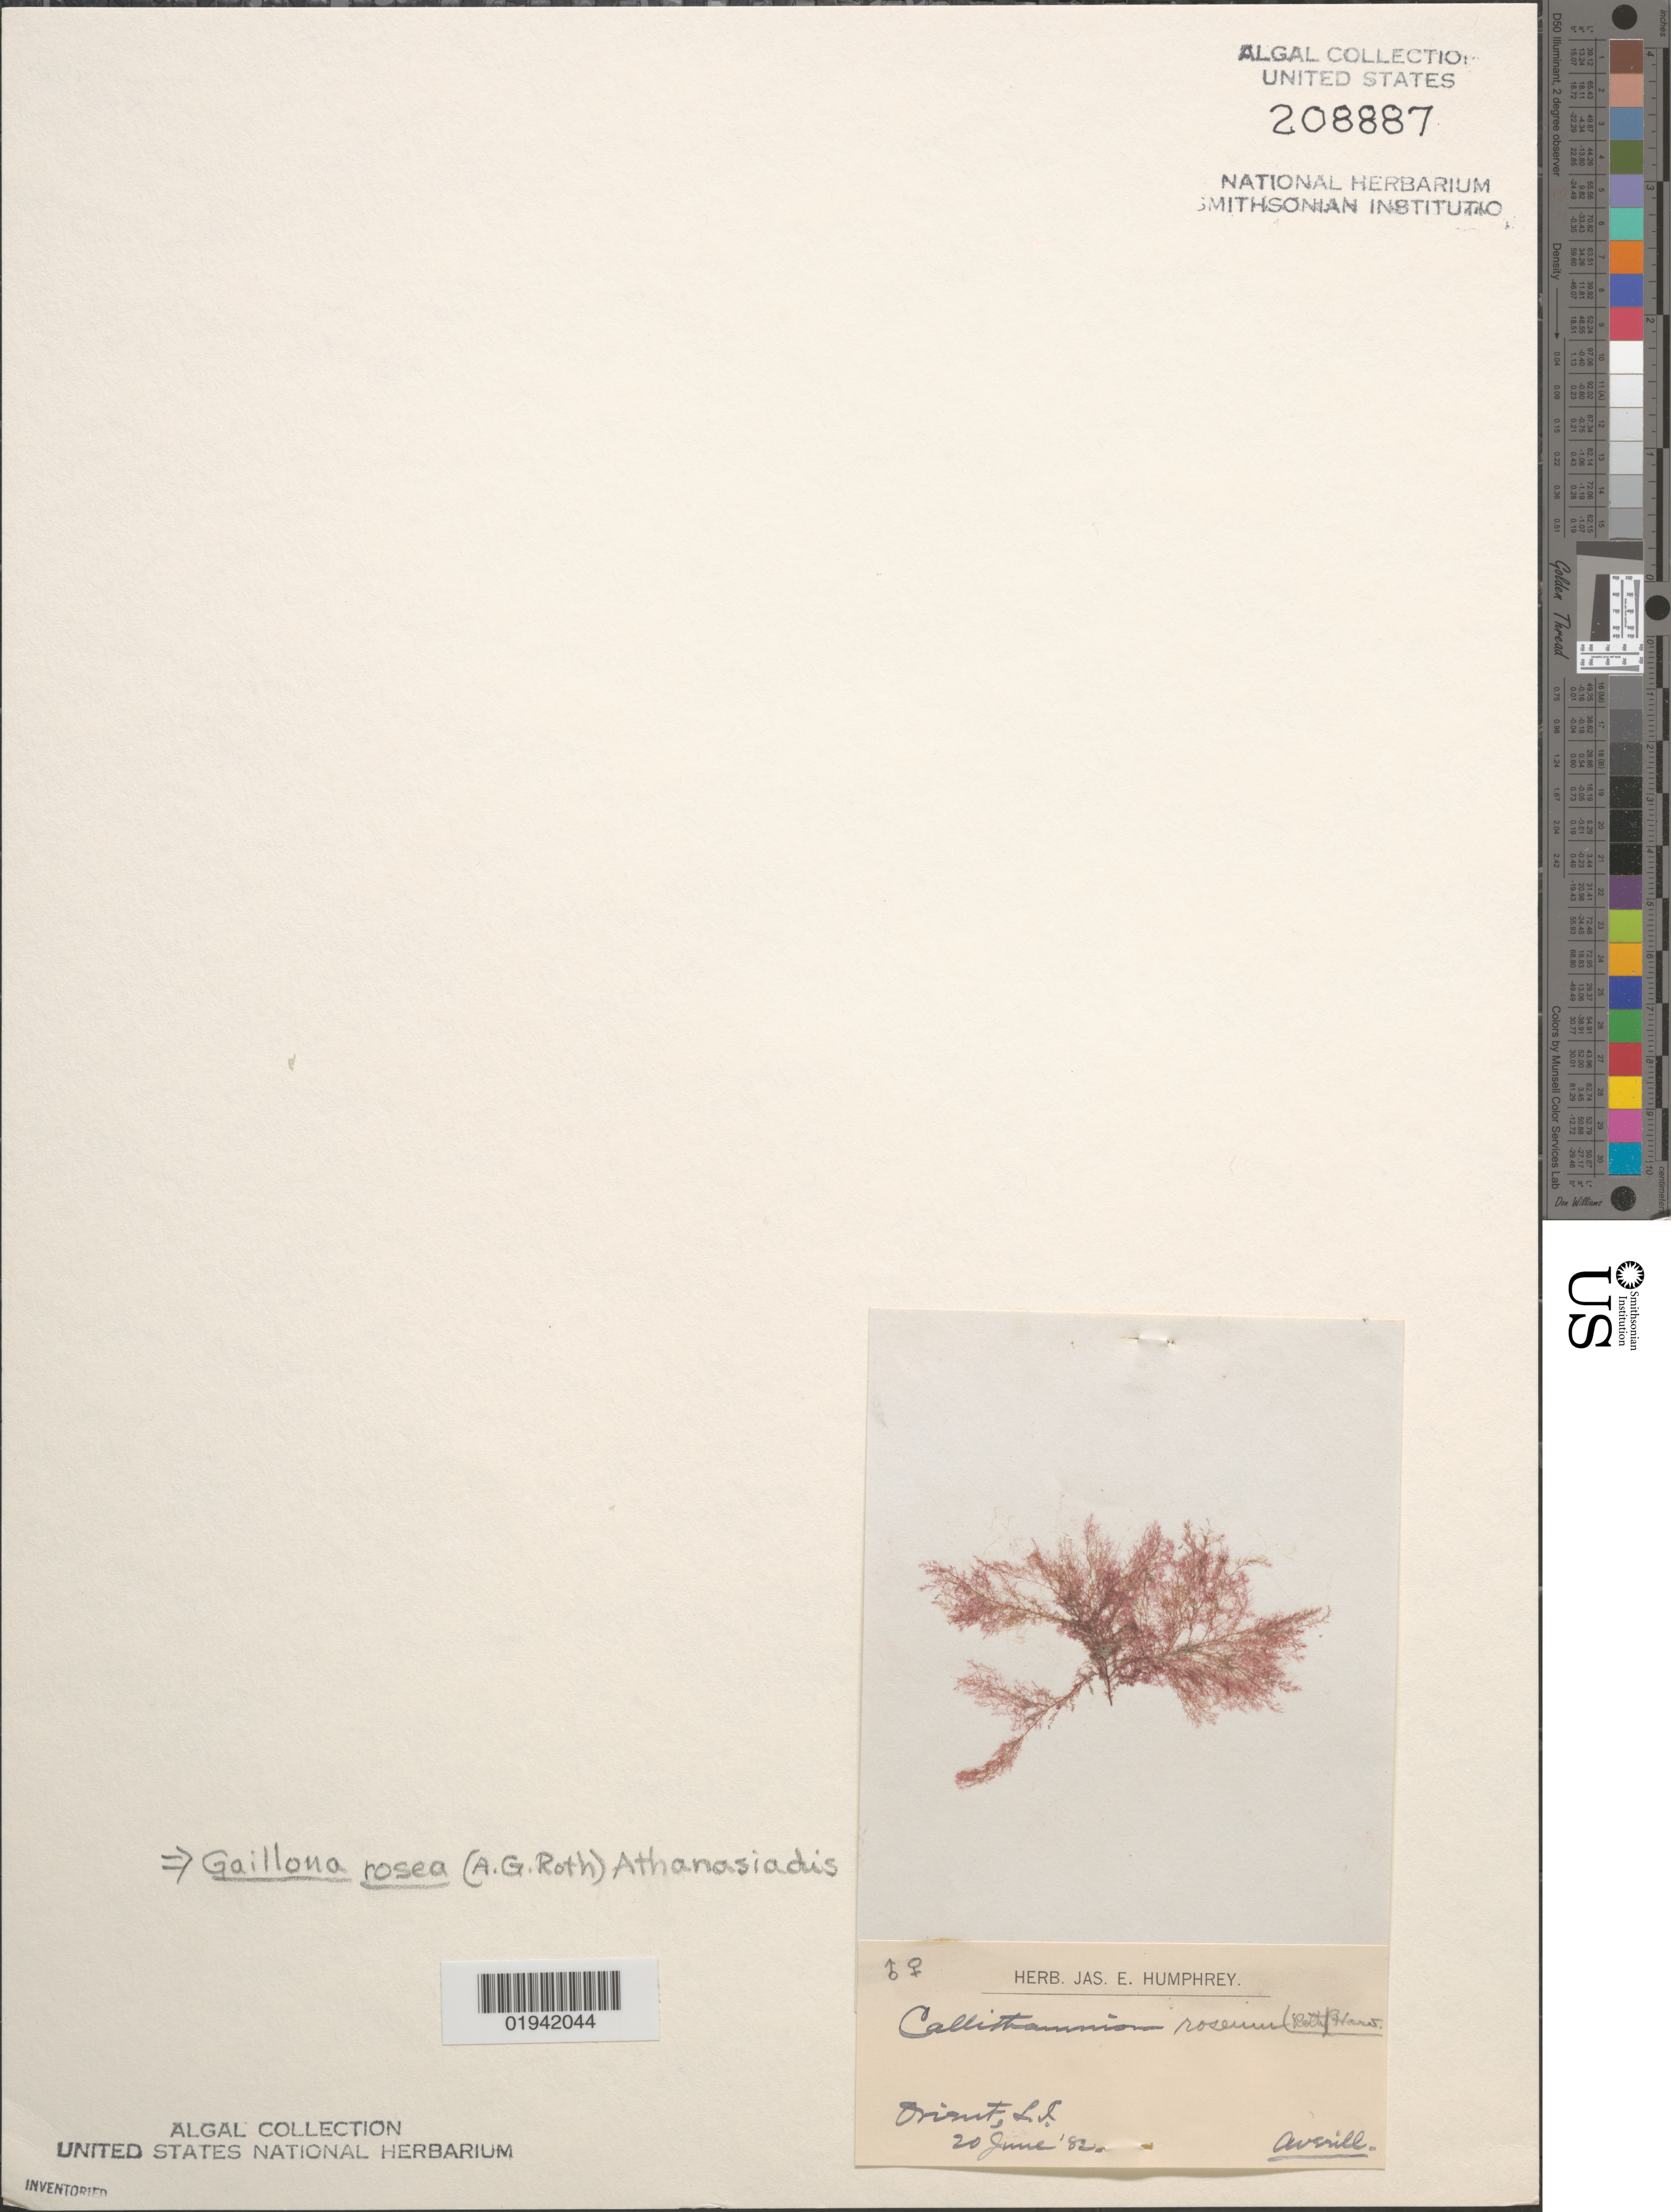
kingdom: Plantae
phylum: Rhodophyta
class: Florideophyceae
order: Ceramiales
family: Callithamniaceae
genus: Gaillona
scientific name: Gaillona rosea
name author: (Roth) A. Athanasiadis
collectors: H. Averill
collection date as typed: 20 Jun 1882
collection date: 1882-06-20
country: United States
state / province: New York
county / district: Suffolk County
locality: Orient, Long Island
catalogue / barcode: US 208887